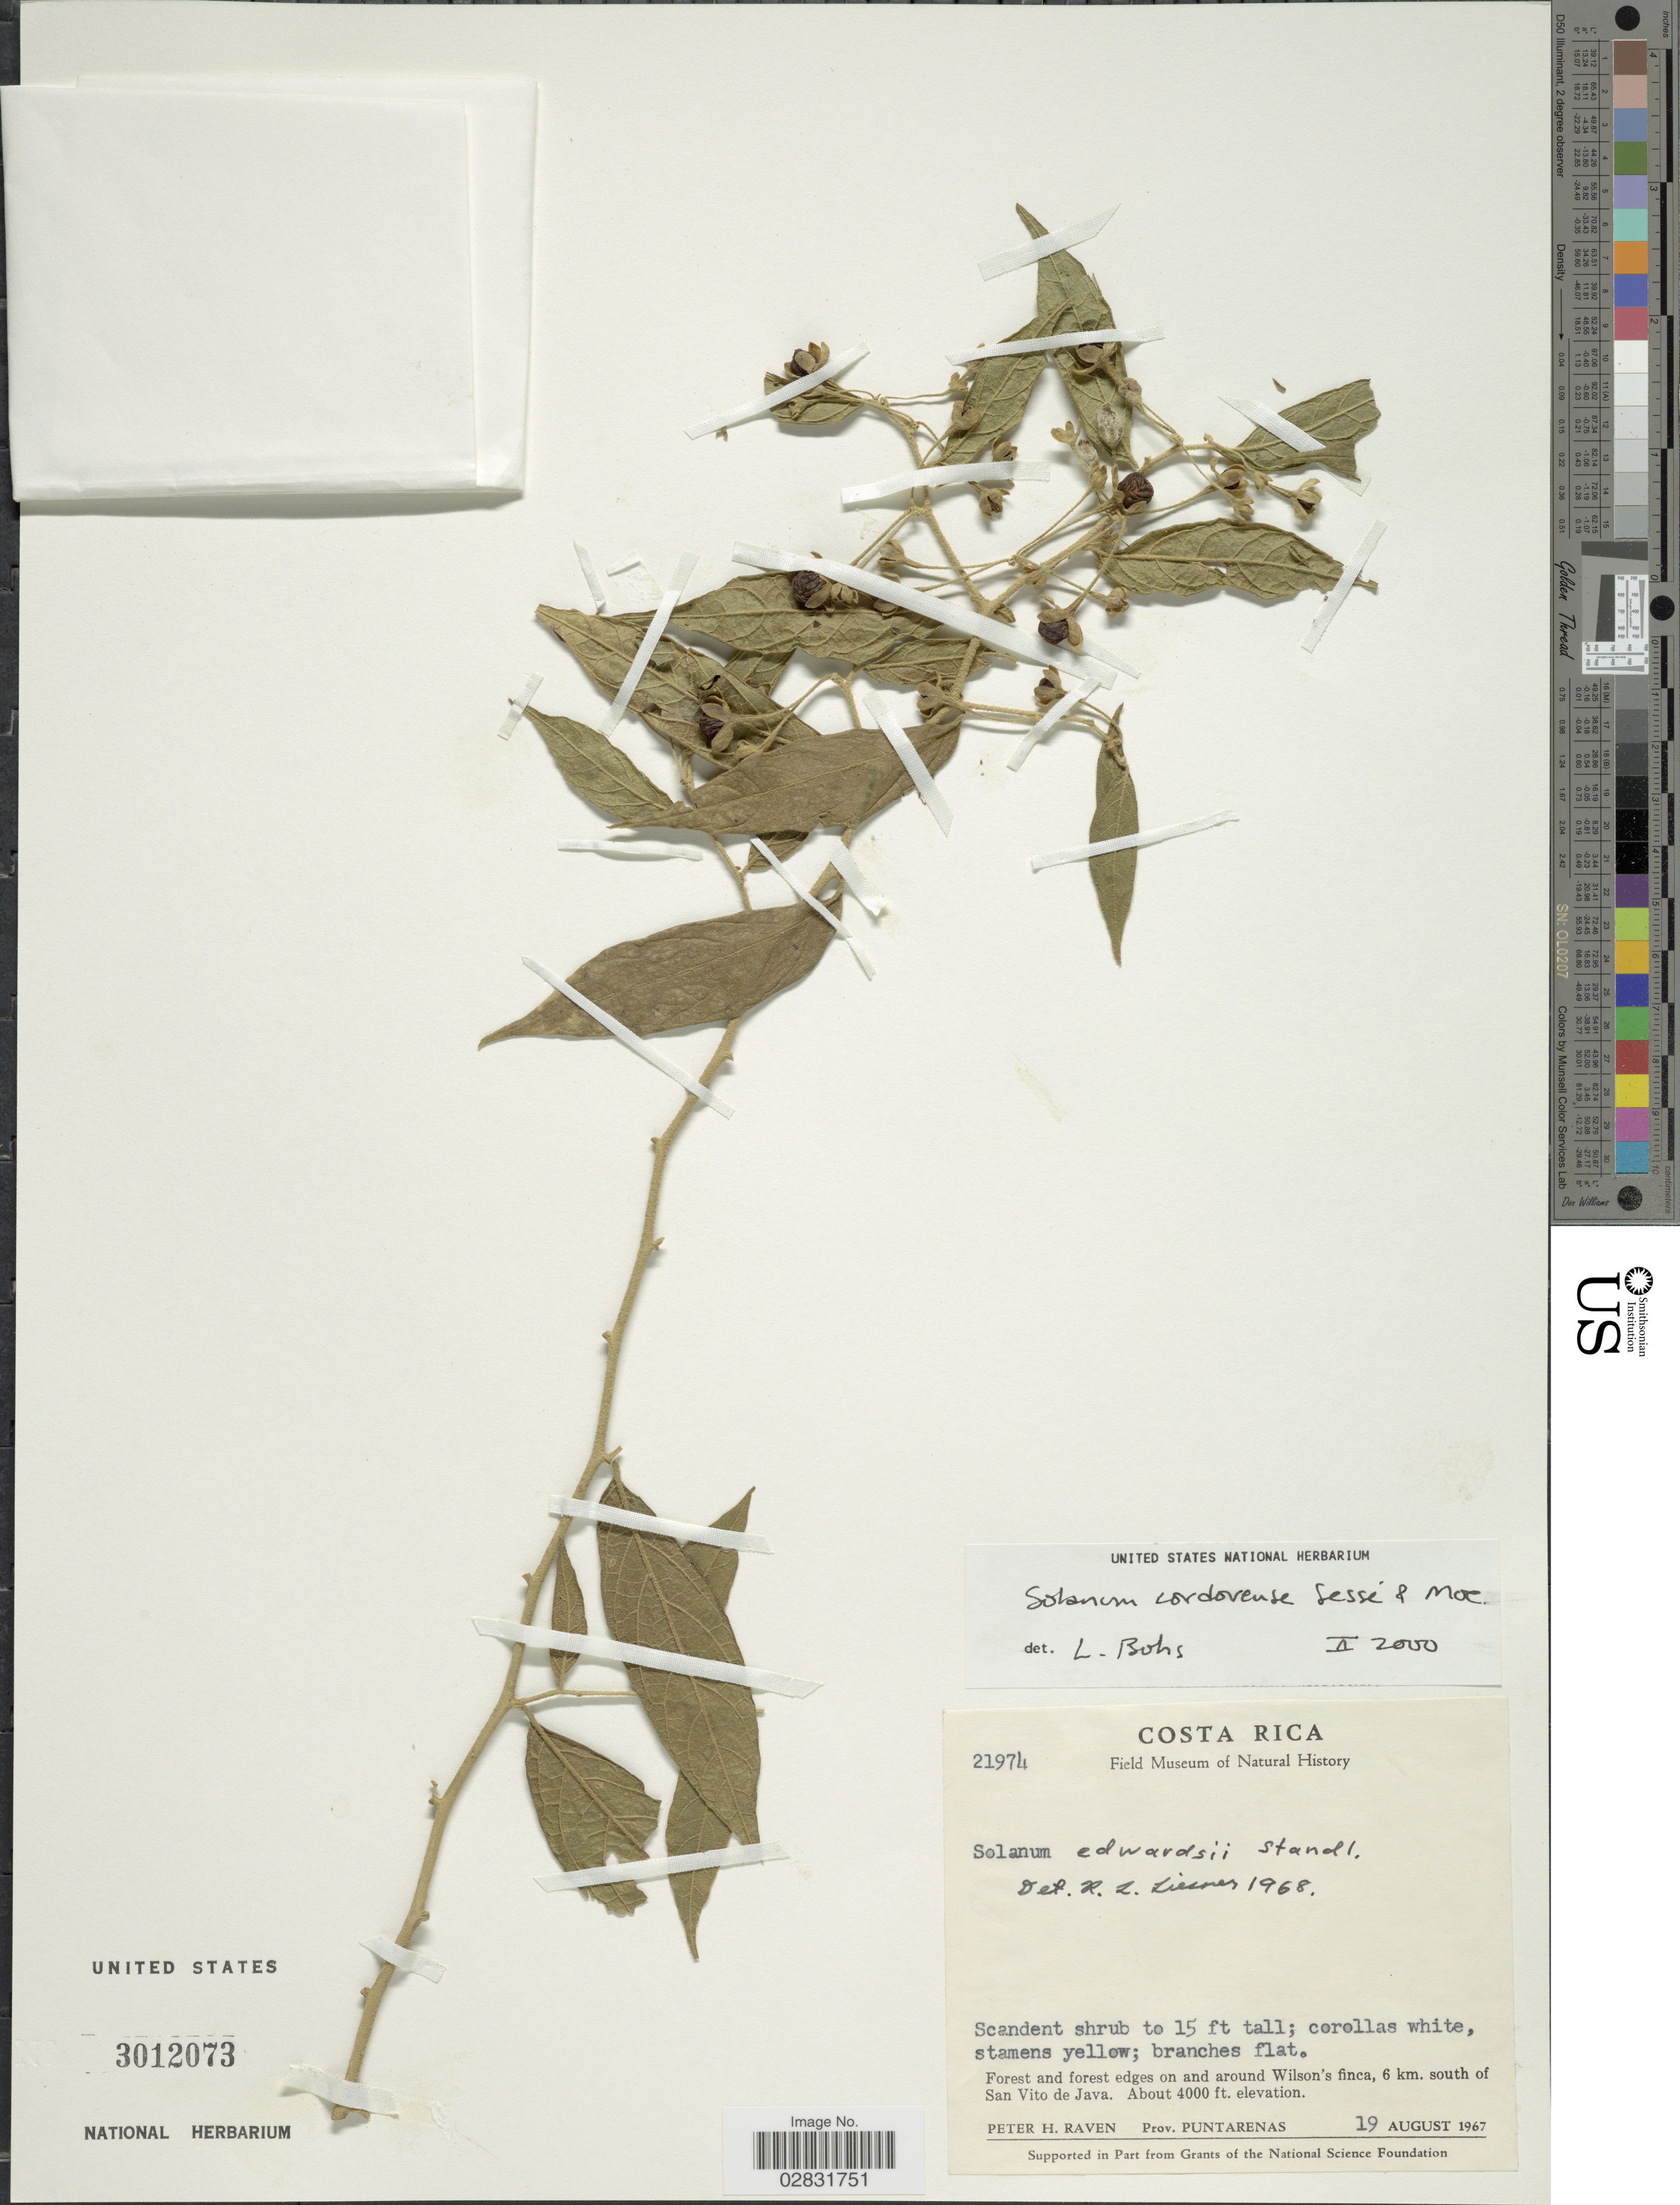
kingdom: Plantae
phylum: Tracheophyta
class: Magnoliopsida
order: Solanales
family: Solanaceae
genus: Solanum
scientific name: Solanum cordovense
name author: Sessé & Moc.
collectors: P. Raven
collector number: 21974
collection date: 1967-08-19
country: Costa Rica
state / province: Puntarenas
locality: Forest and forest edges on and around Wilson's finca, 6 km. south of San Vito de Java.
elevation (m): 1219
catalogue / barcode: US 3012073